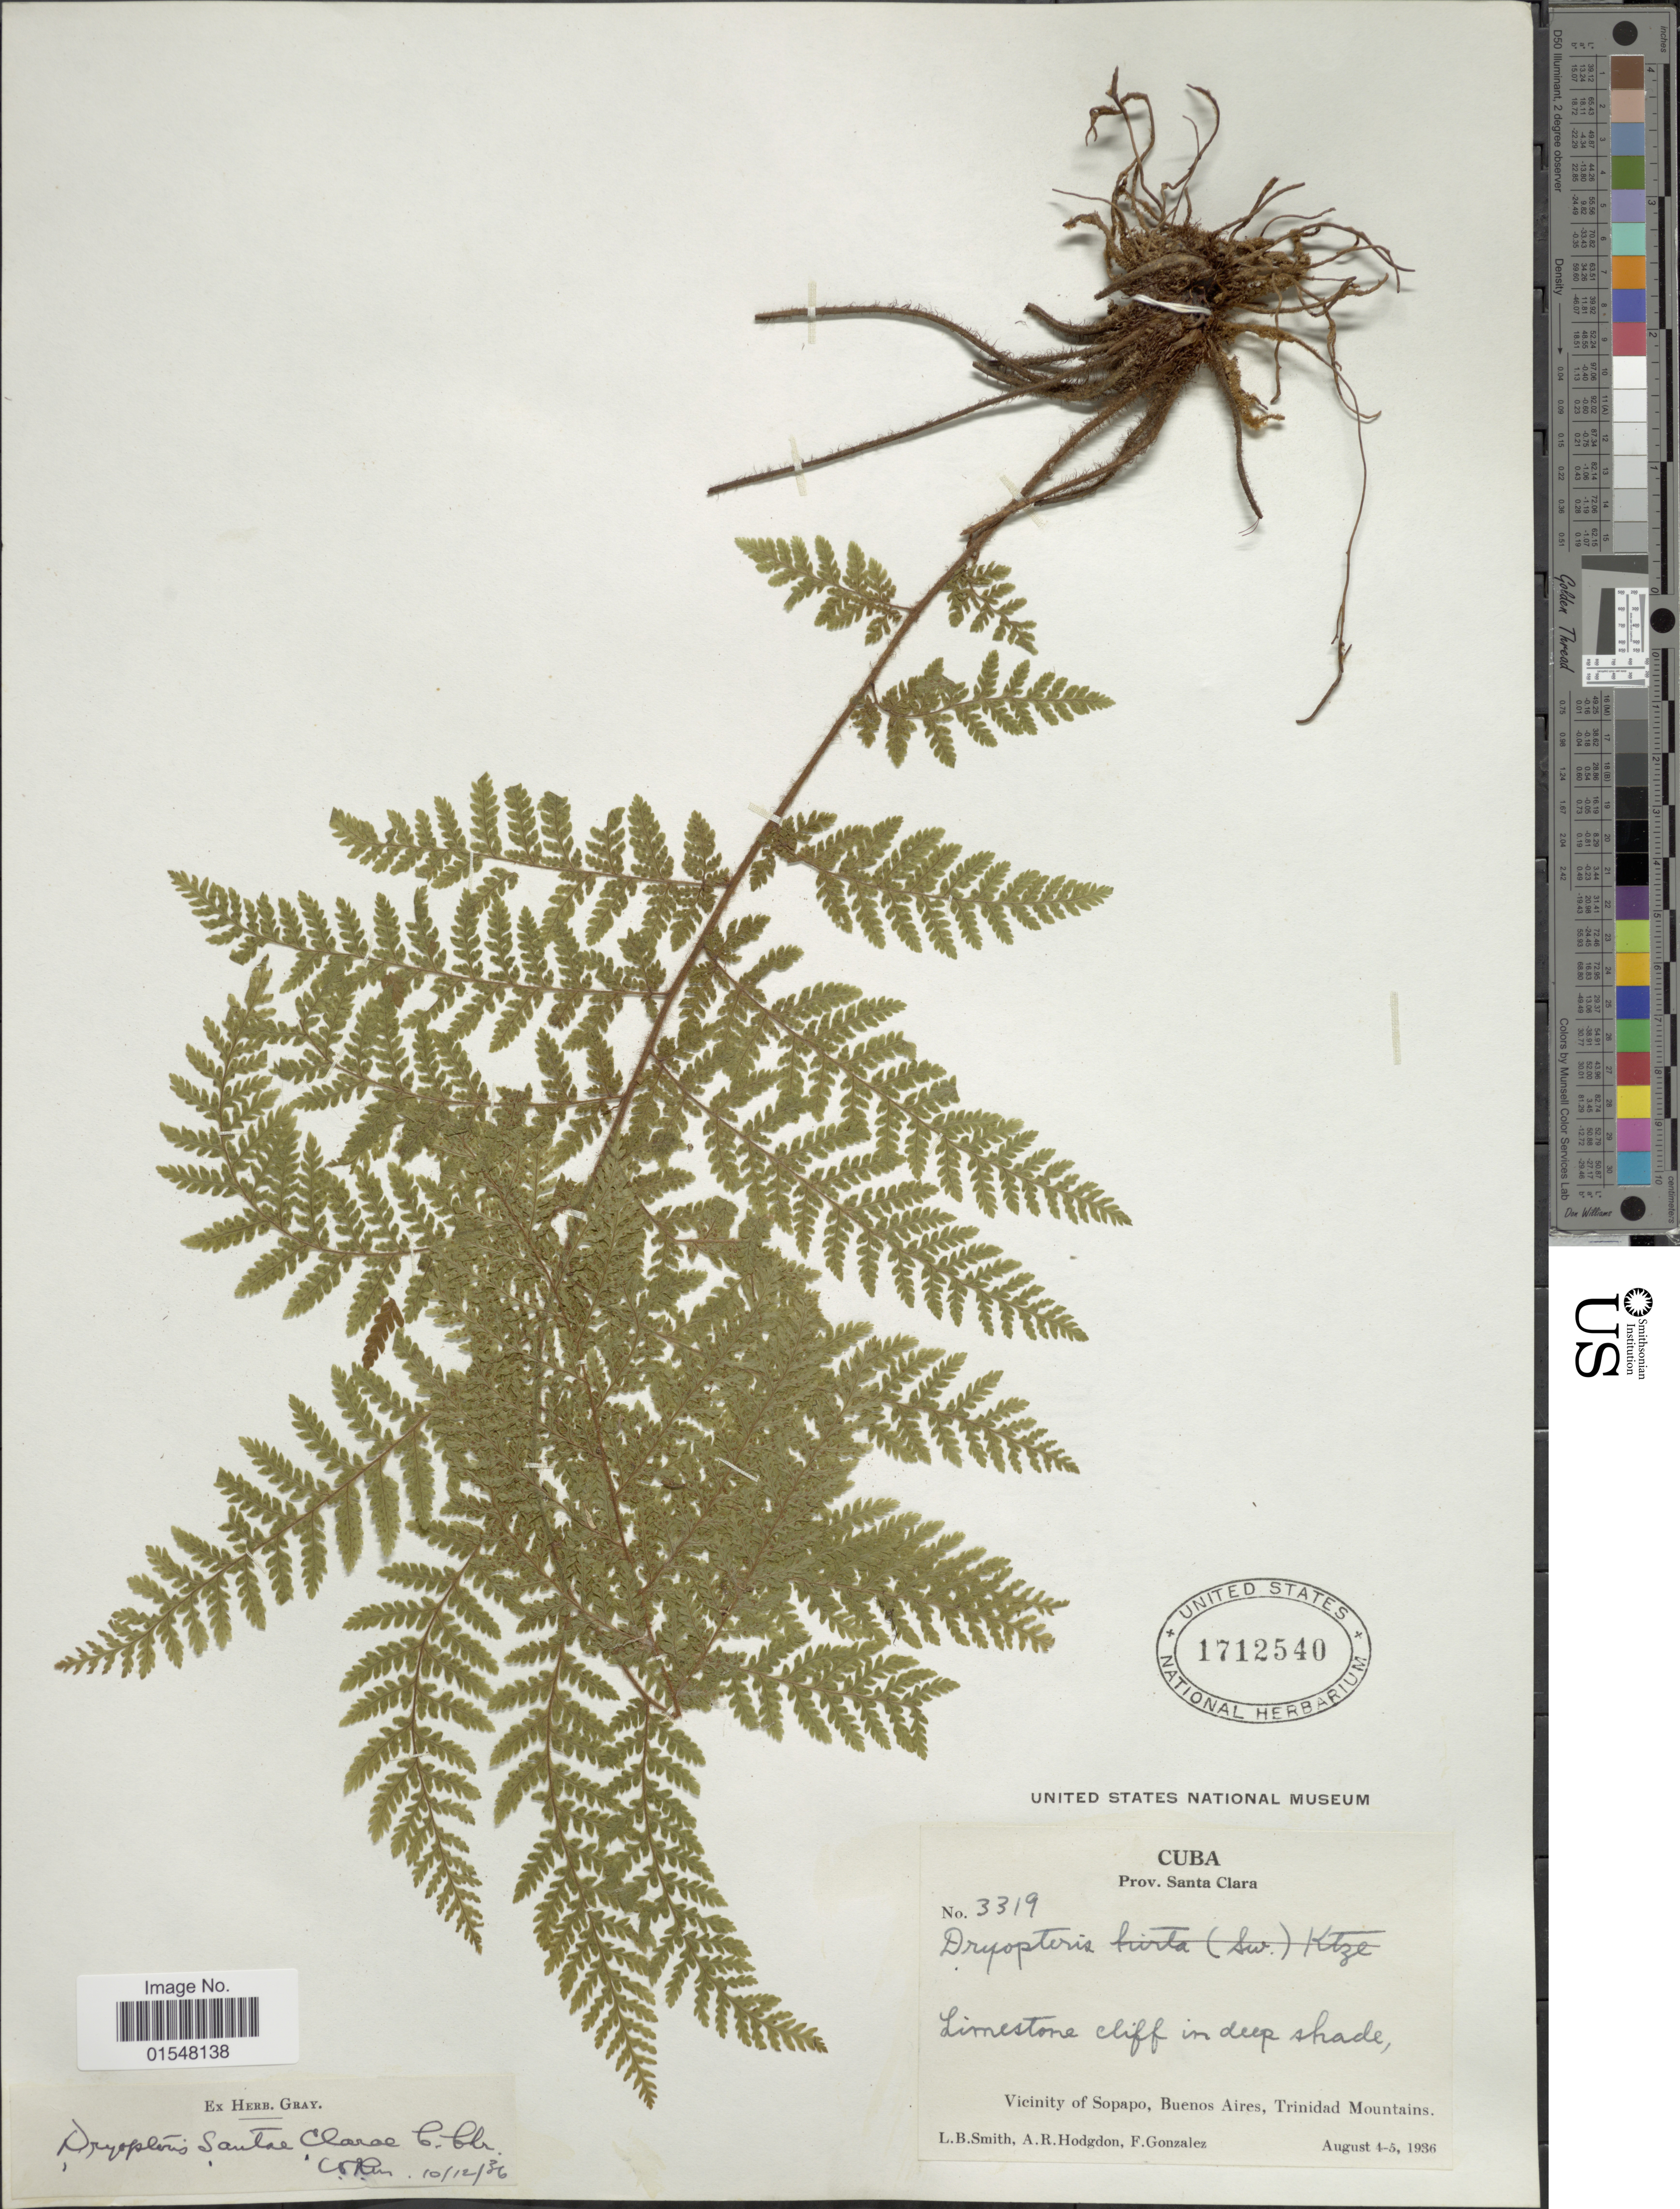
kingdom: Plantae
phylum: Tracheophyta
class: Polypodiopsida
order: Polypodiales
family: Dryopteridaceae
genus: Ctenitis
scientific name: Ctenitis santae-clarae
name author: (C. Chr.) Ching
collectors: L. Smith, A. R. Hodgdon & F. Gonzalez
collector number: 3319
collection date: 1936-08-04/1936-08-05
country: Cuba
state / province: Las Villas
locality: Prov. Santa Clara, Vicinity of Sopapo, Buenos Aires, Trinidad Mountains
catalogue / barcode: US 1712540